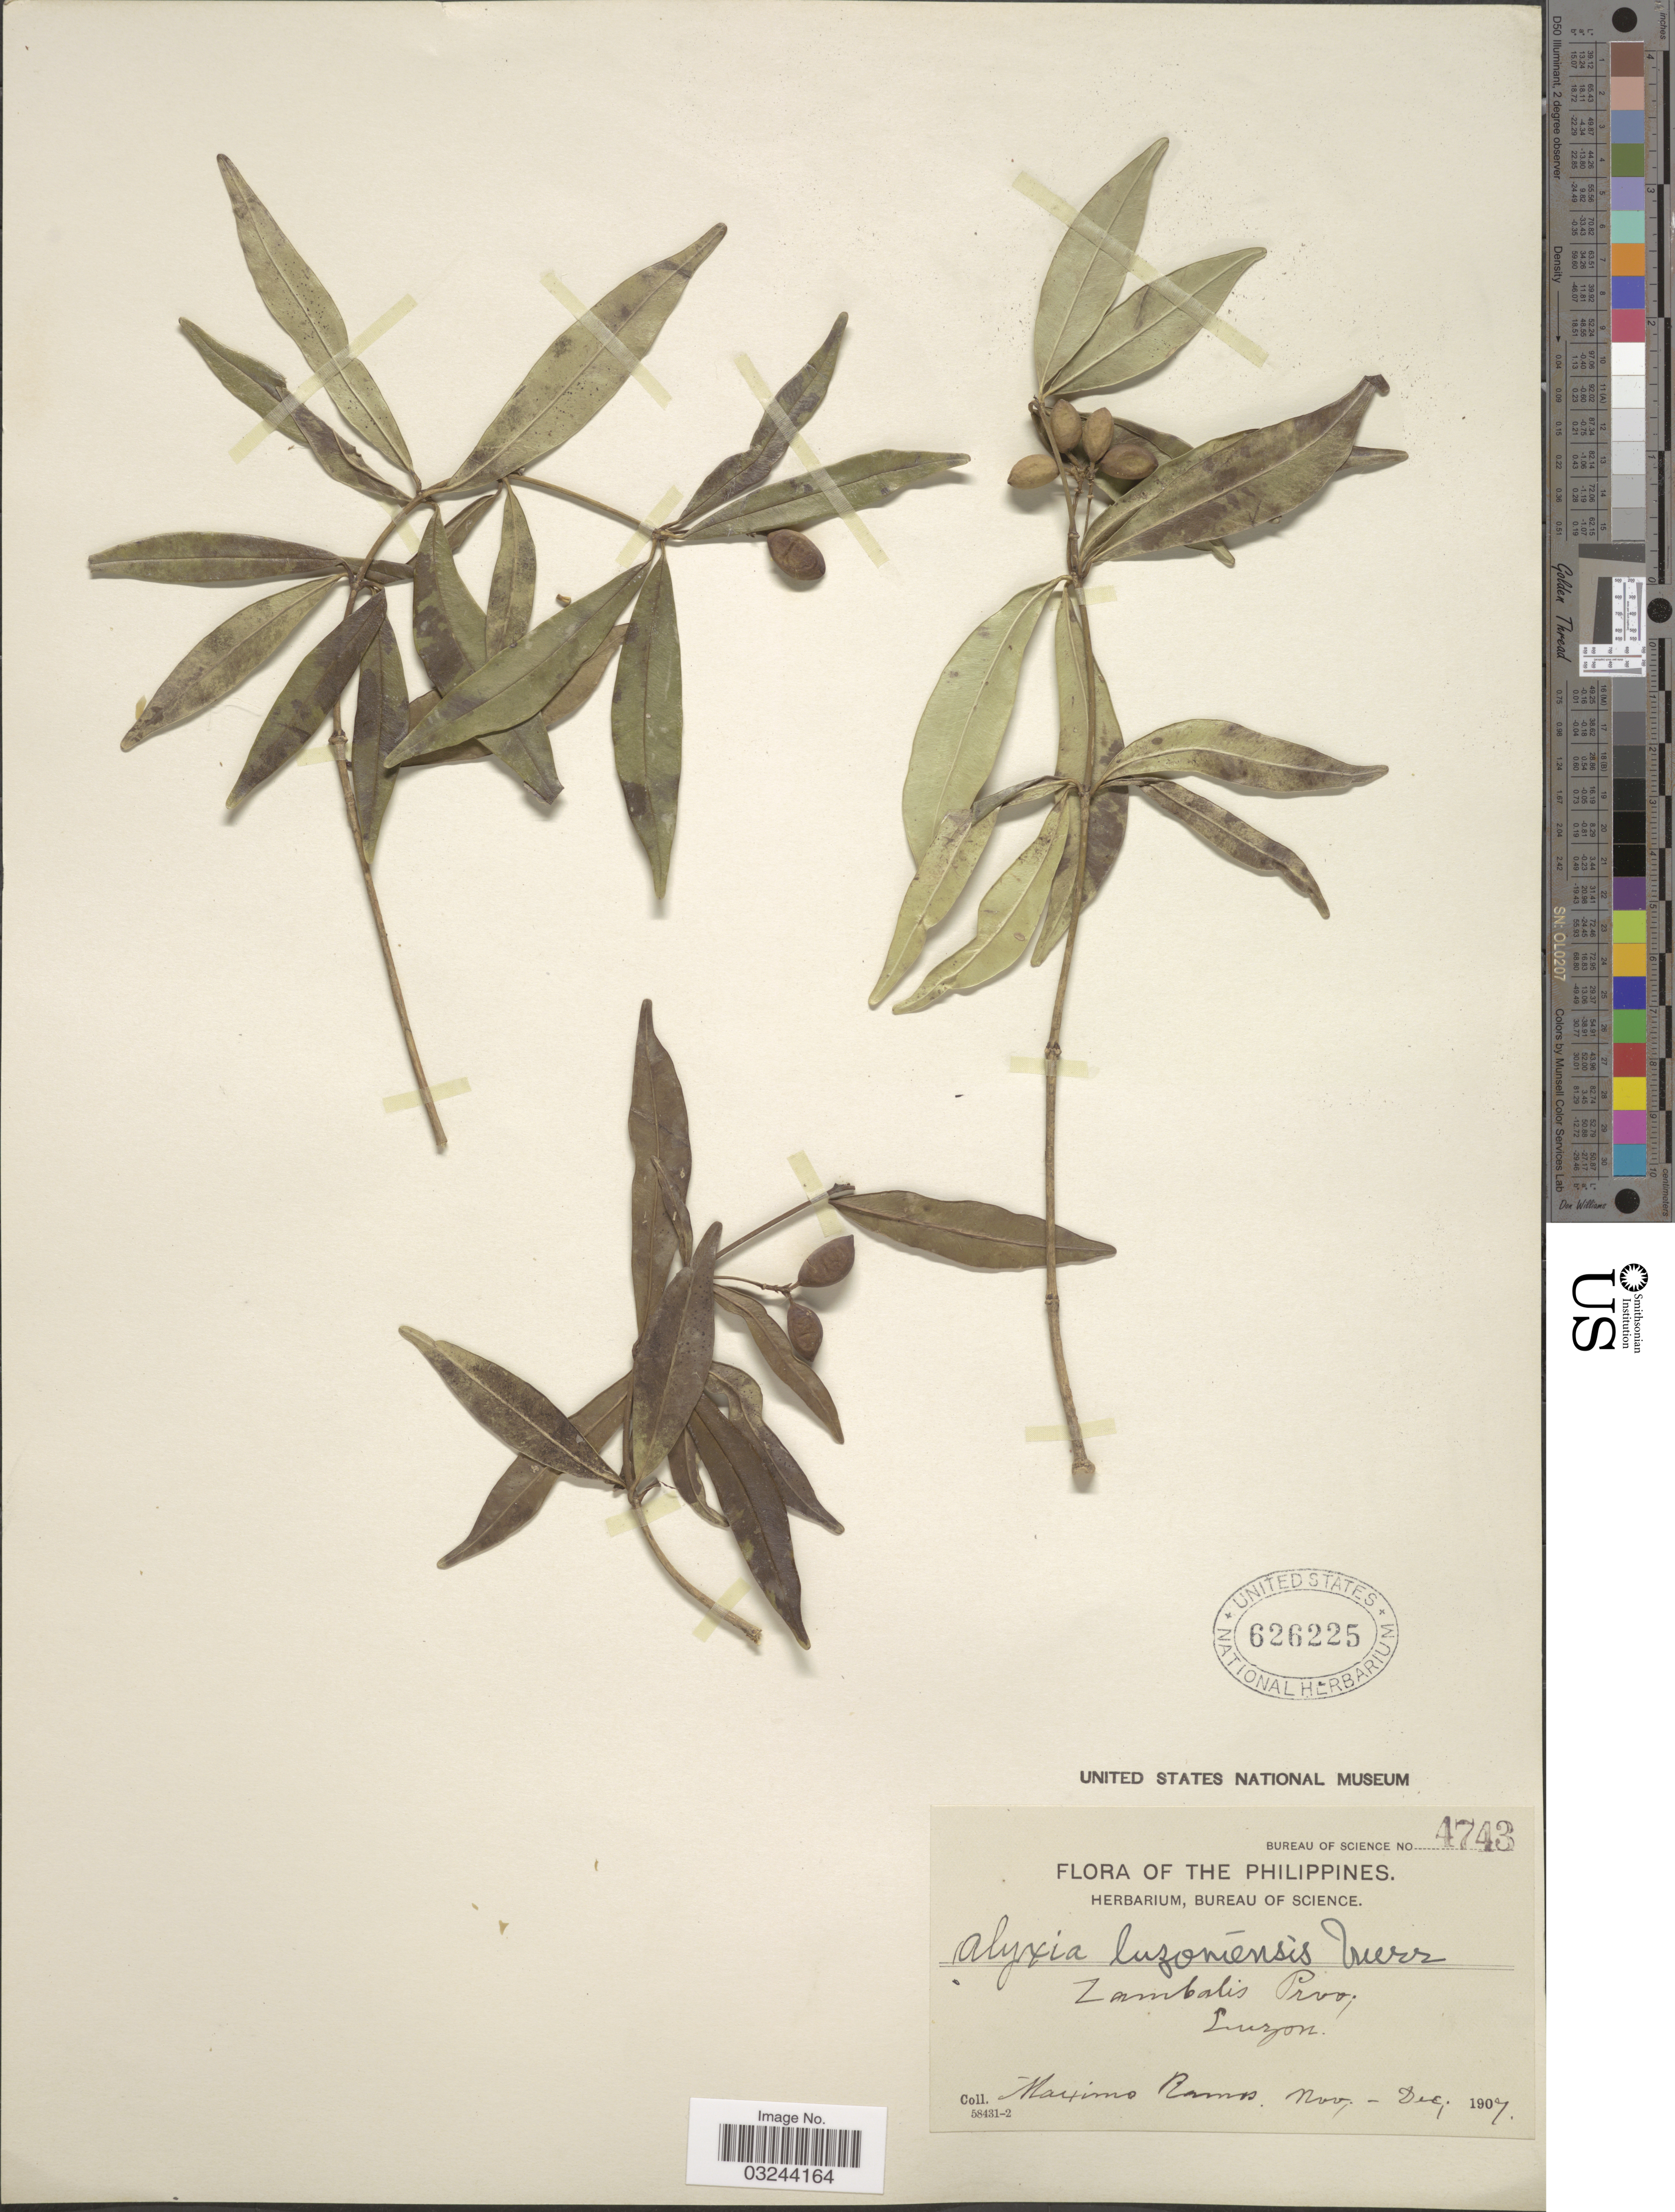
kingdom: Plantae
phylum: Tracheophyta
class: Magnoliopsida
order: Gentianales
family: Apocynaceae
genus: Alyxia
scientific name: Alyxia luzoniensis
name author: Merr.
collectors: M. Ramos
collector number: Bureau of Science 4743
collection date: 1907-11/1907-12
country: Philippines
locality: Zambales Prov., Luzon.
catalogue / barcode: US 626225